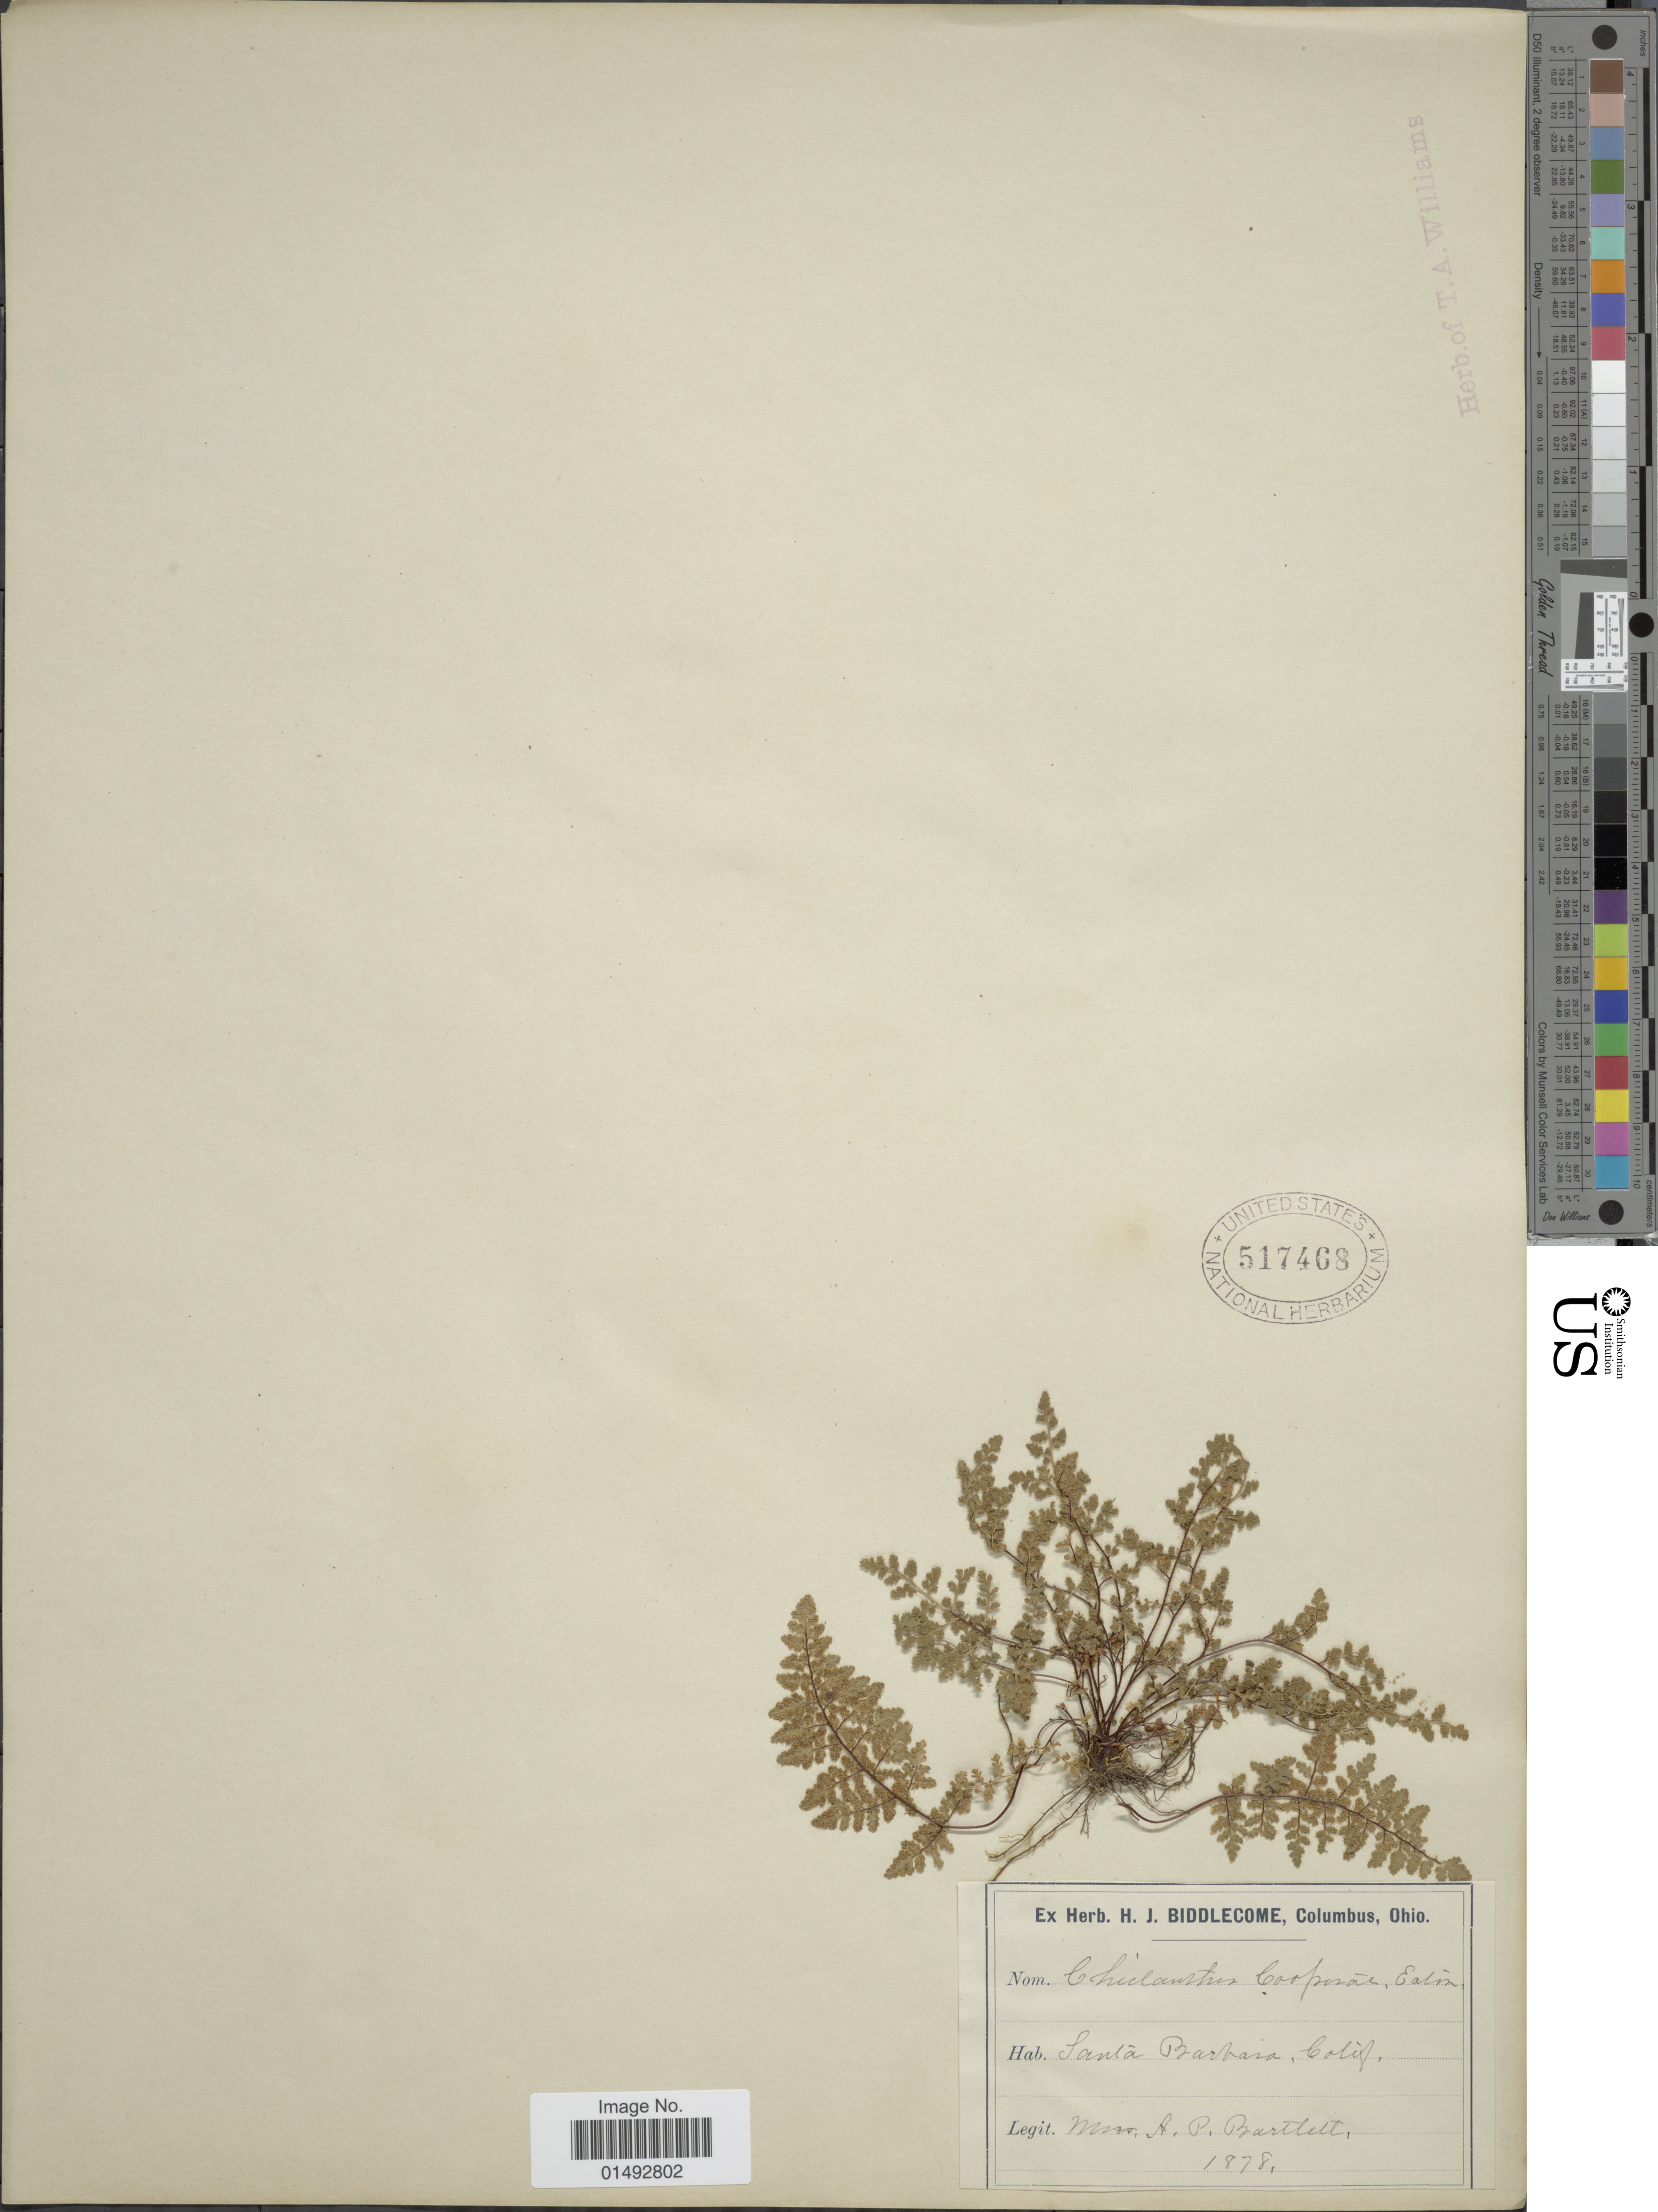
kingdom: Plantae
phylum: Tracheophyta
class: Polypodiopsida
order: Polypodiales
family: Pteridaceae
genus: Myriopteris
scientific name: Myriopteris cooperae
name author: (D.C. Eaton) Grusz & Windham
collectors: A. Bartlett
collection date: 1878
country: United States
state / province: California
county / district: Santa Barbara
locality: Santa Barbara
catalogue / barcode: US 517468